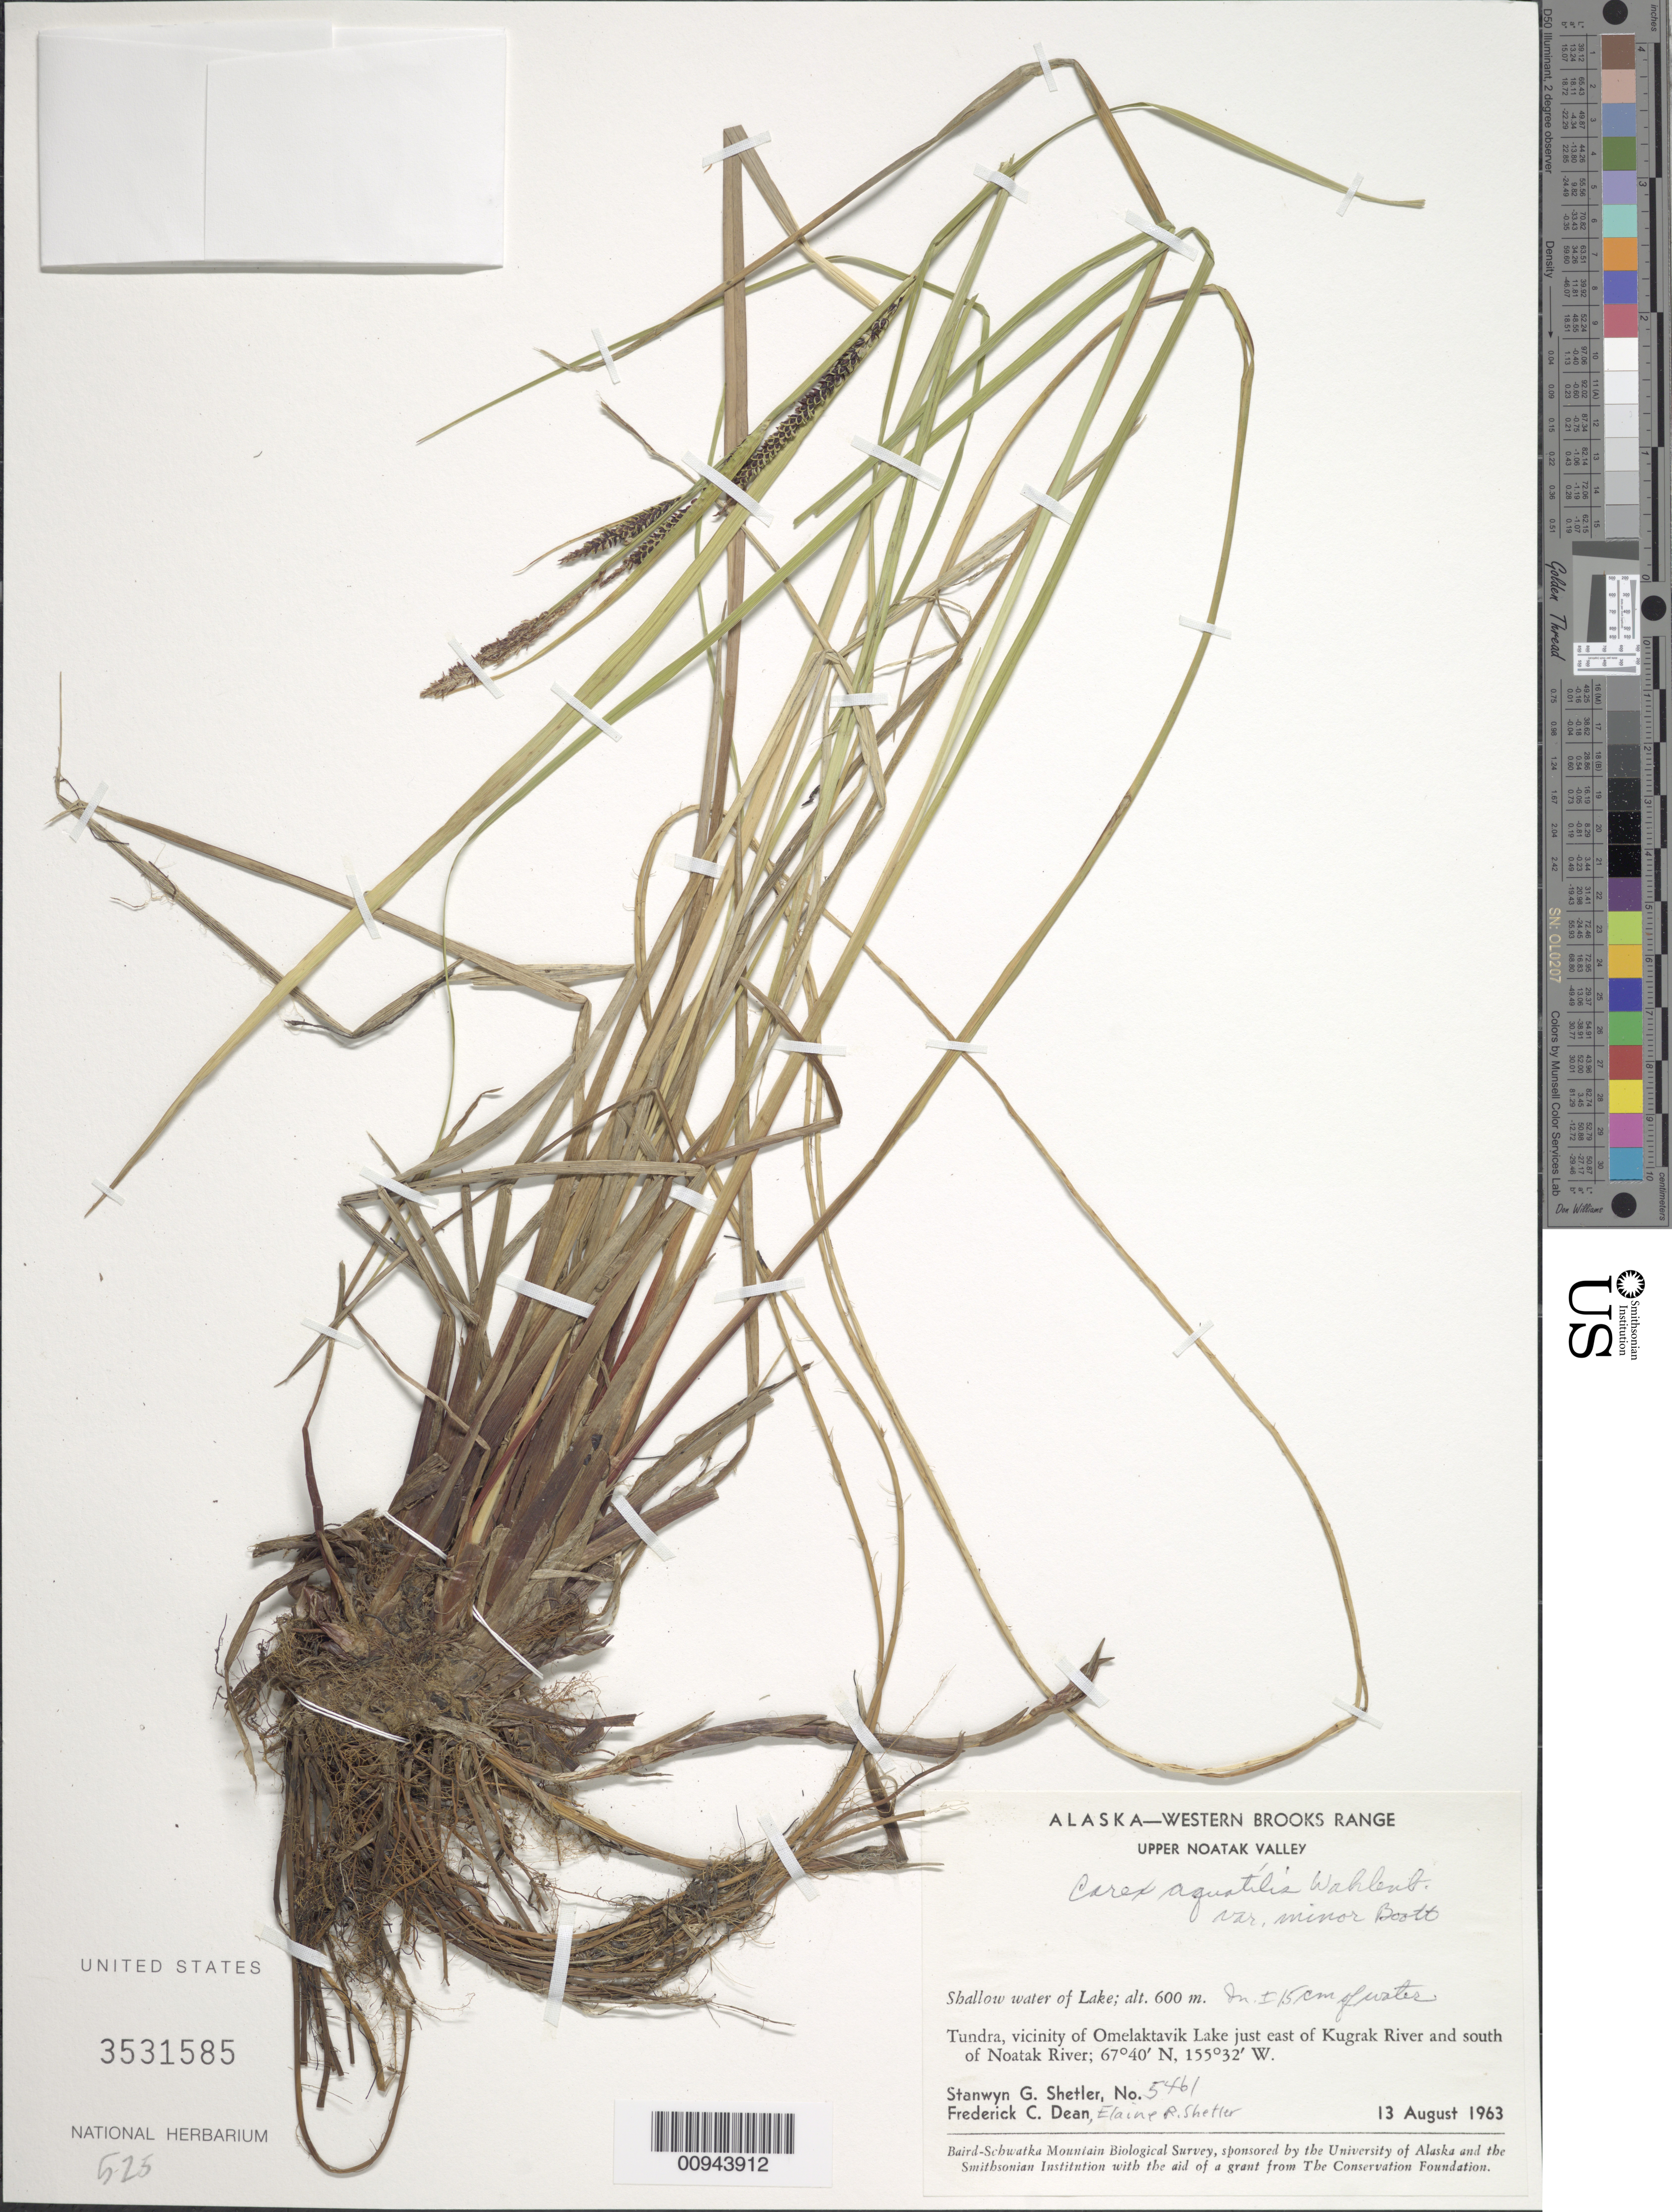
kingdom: Plantae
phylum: Tracheophyta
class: Liliopsida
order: Poales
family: Cyperaceae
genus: Carex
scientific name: Carex aquatilis var. minor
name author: Boott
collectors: S. Shetler, F. C. Dean & E. R. Shetler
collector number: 5461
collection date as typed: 13 Aug 1963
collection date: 1963-08-13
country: United States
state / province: Alaska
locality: Vicinity of Omelaktavik Lake just east of Kugrak River and south of Noatak River. Western Brooks Range, Upper Noatak Valley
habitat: Tundra. Shallow water of Lake. In ± 15 cm. of water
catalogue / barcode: US 3531585